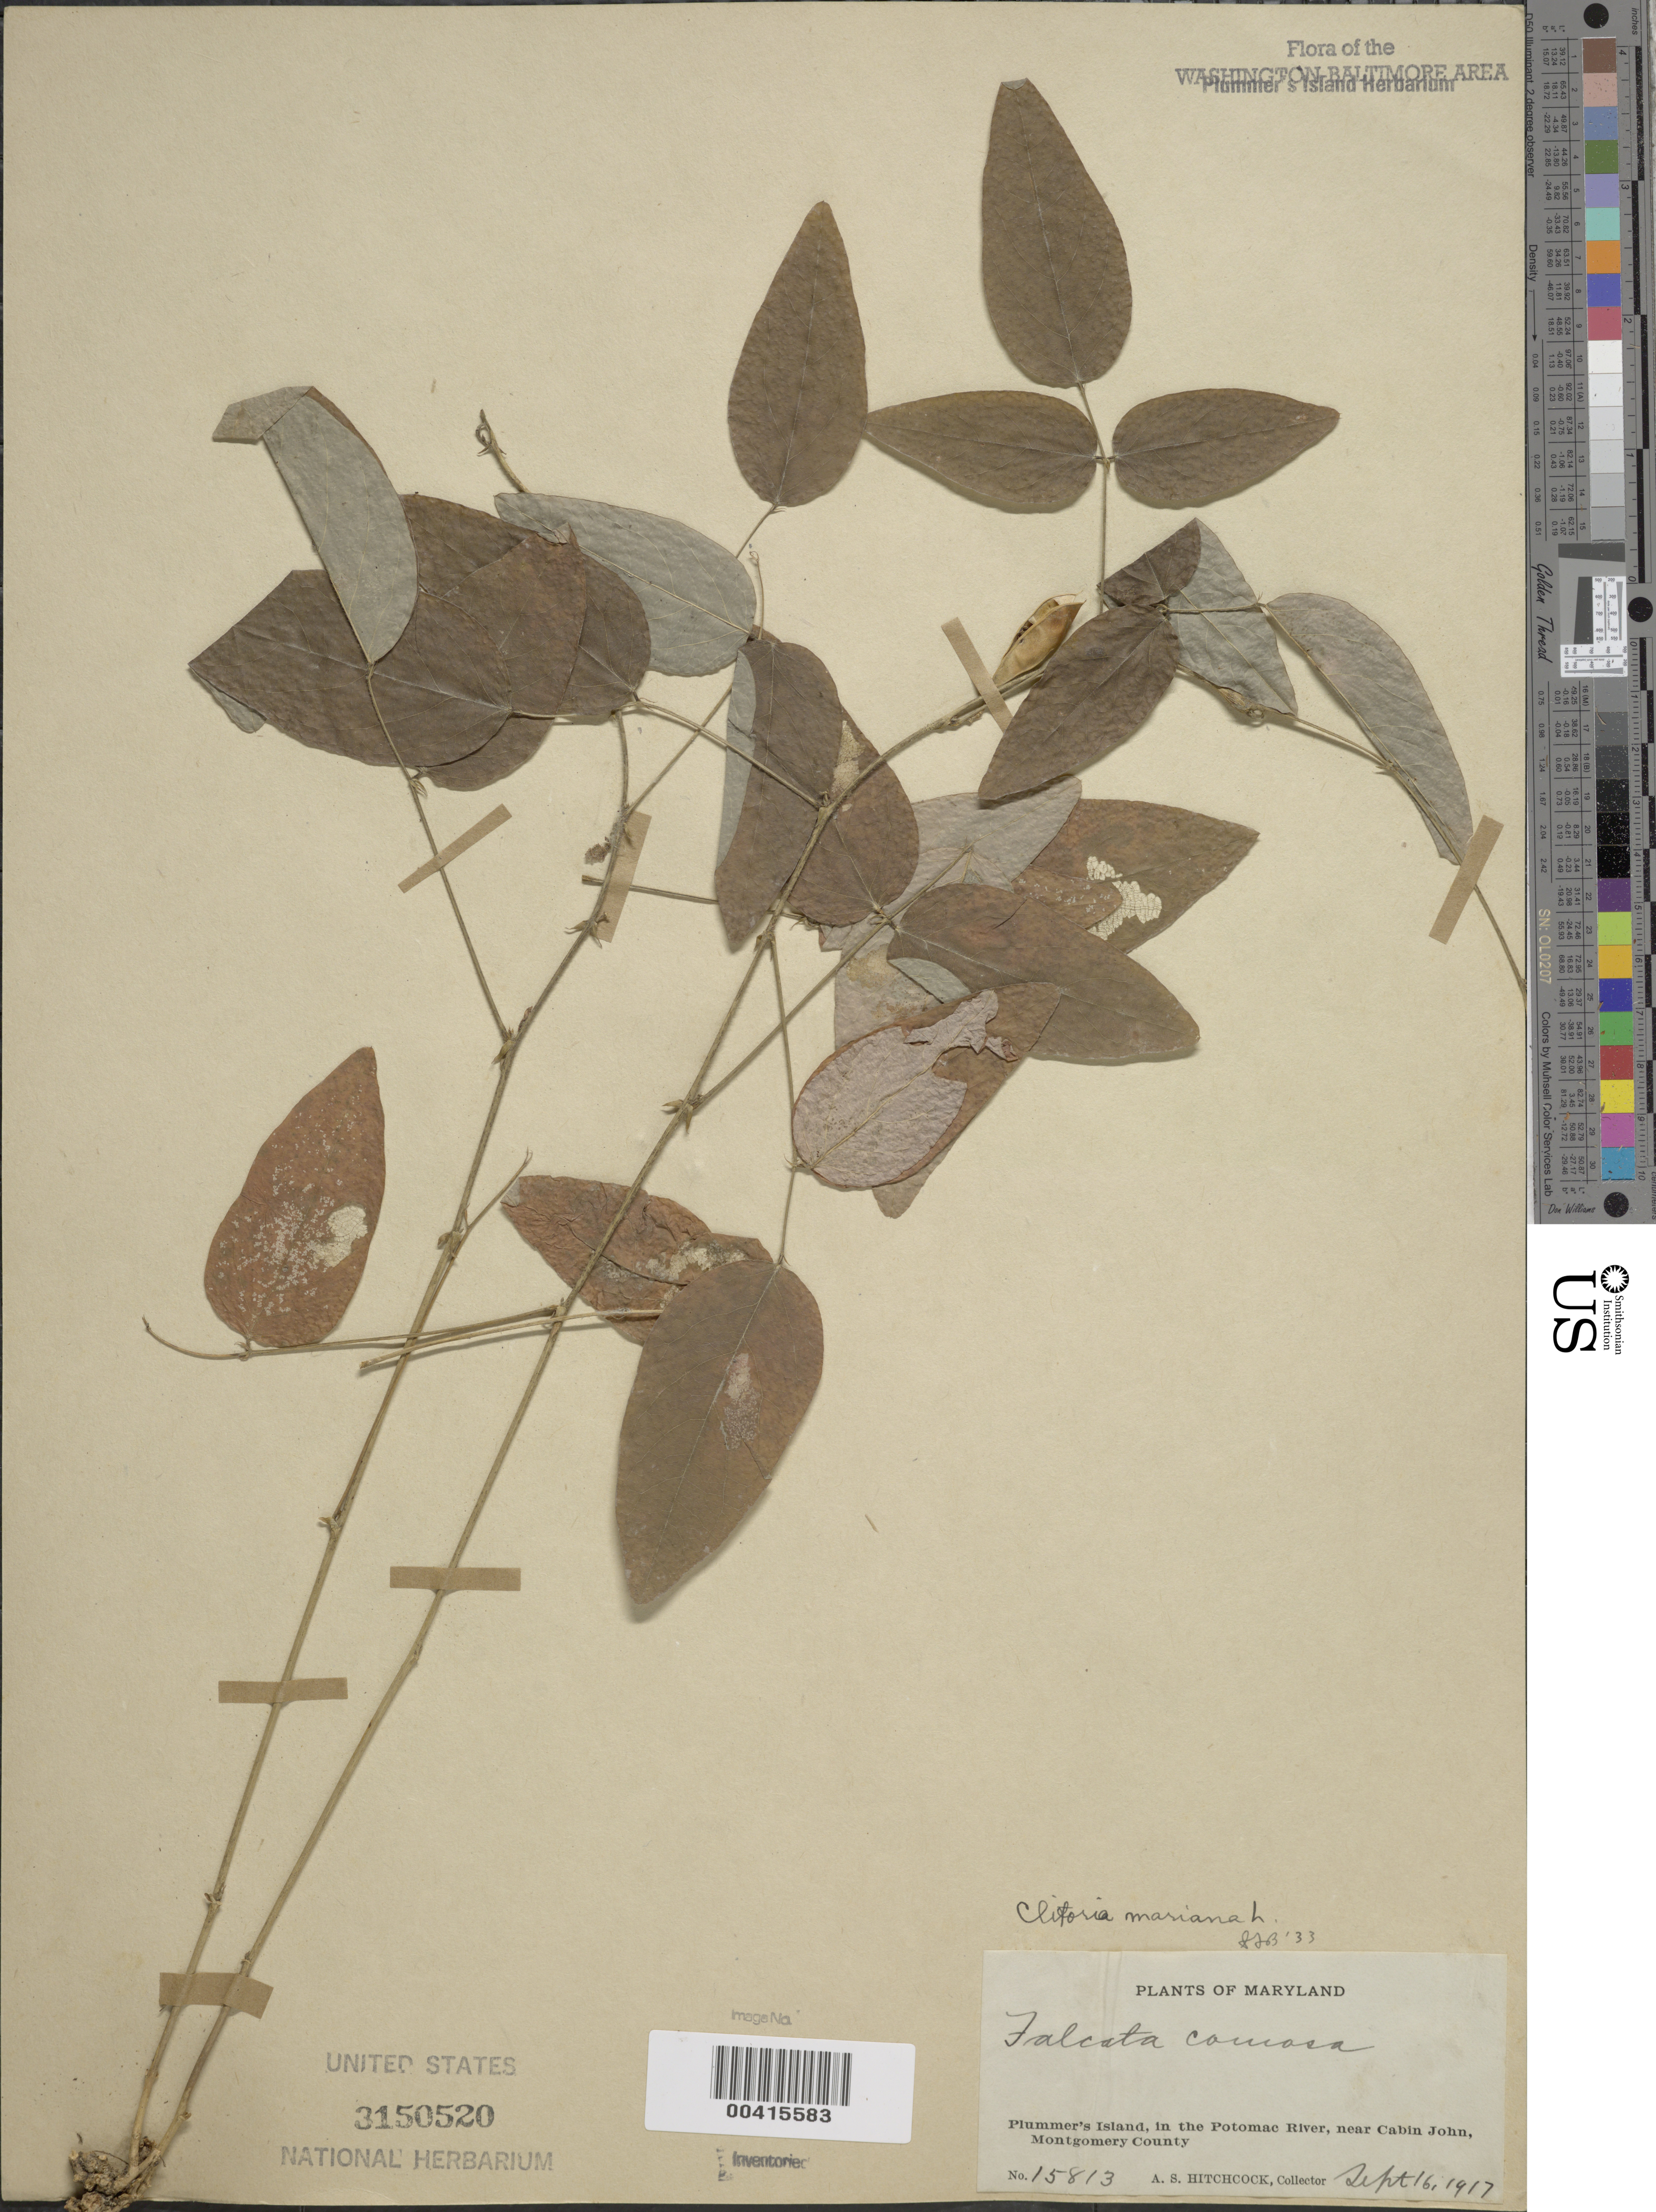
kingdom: Plantae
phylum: Tracheophyta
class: Magnoliopsida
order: Fabales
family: Fabaceae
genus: Clitoria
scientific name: Clitoria mariana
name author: L.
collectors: A. S. Hitchcock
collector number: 15813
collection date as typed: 16 Sep 1917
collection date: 1917-09-16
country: United States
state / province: Maryland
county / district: Montgomery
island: Plummers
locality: Plummer's Island C. & O. Canal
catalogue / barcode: US 3150520